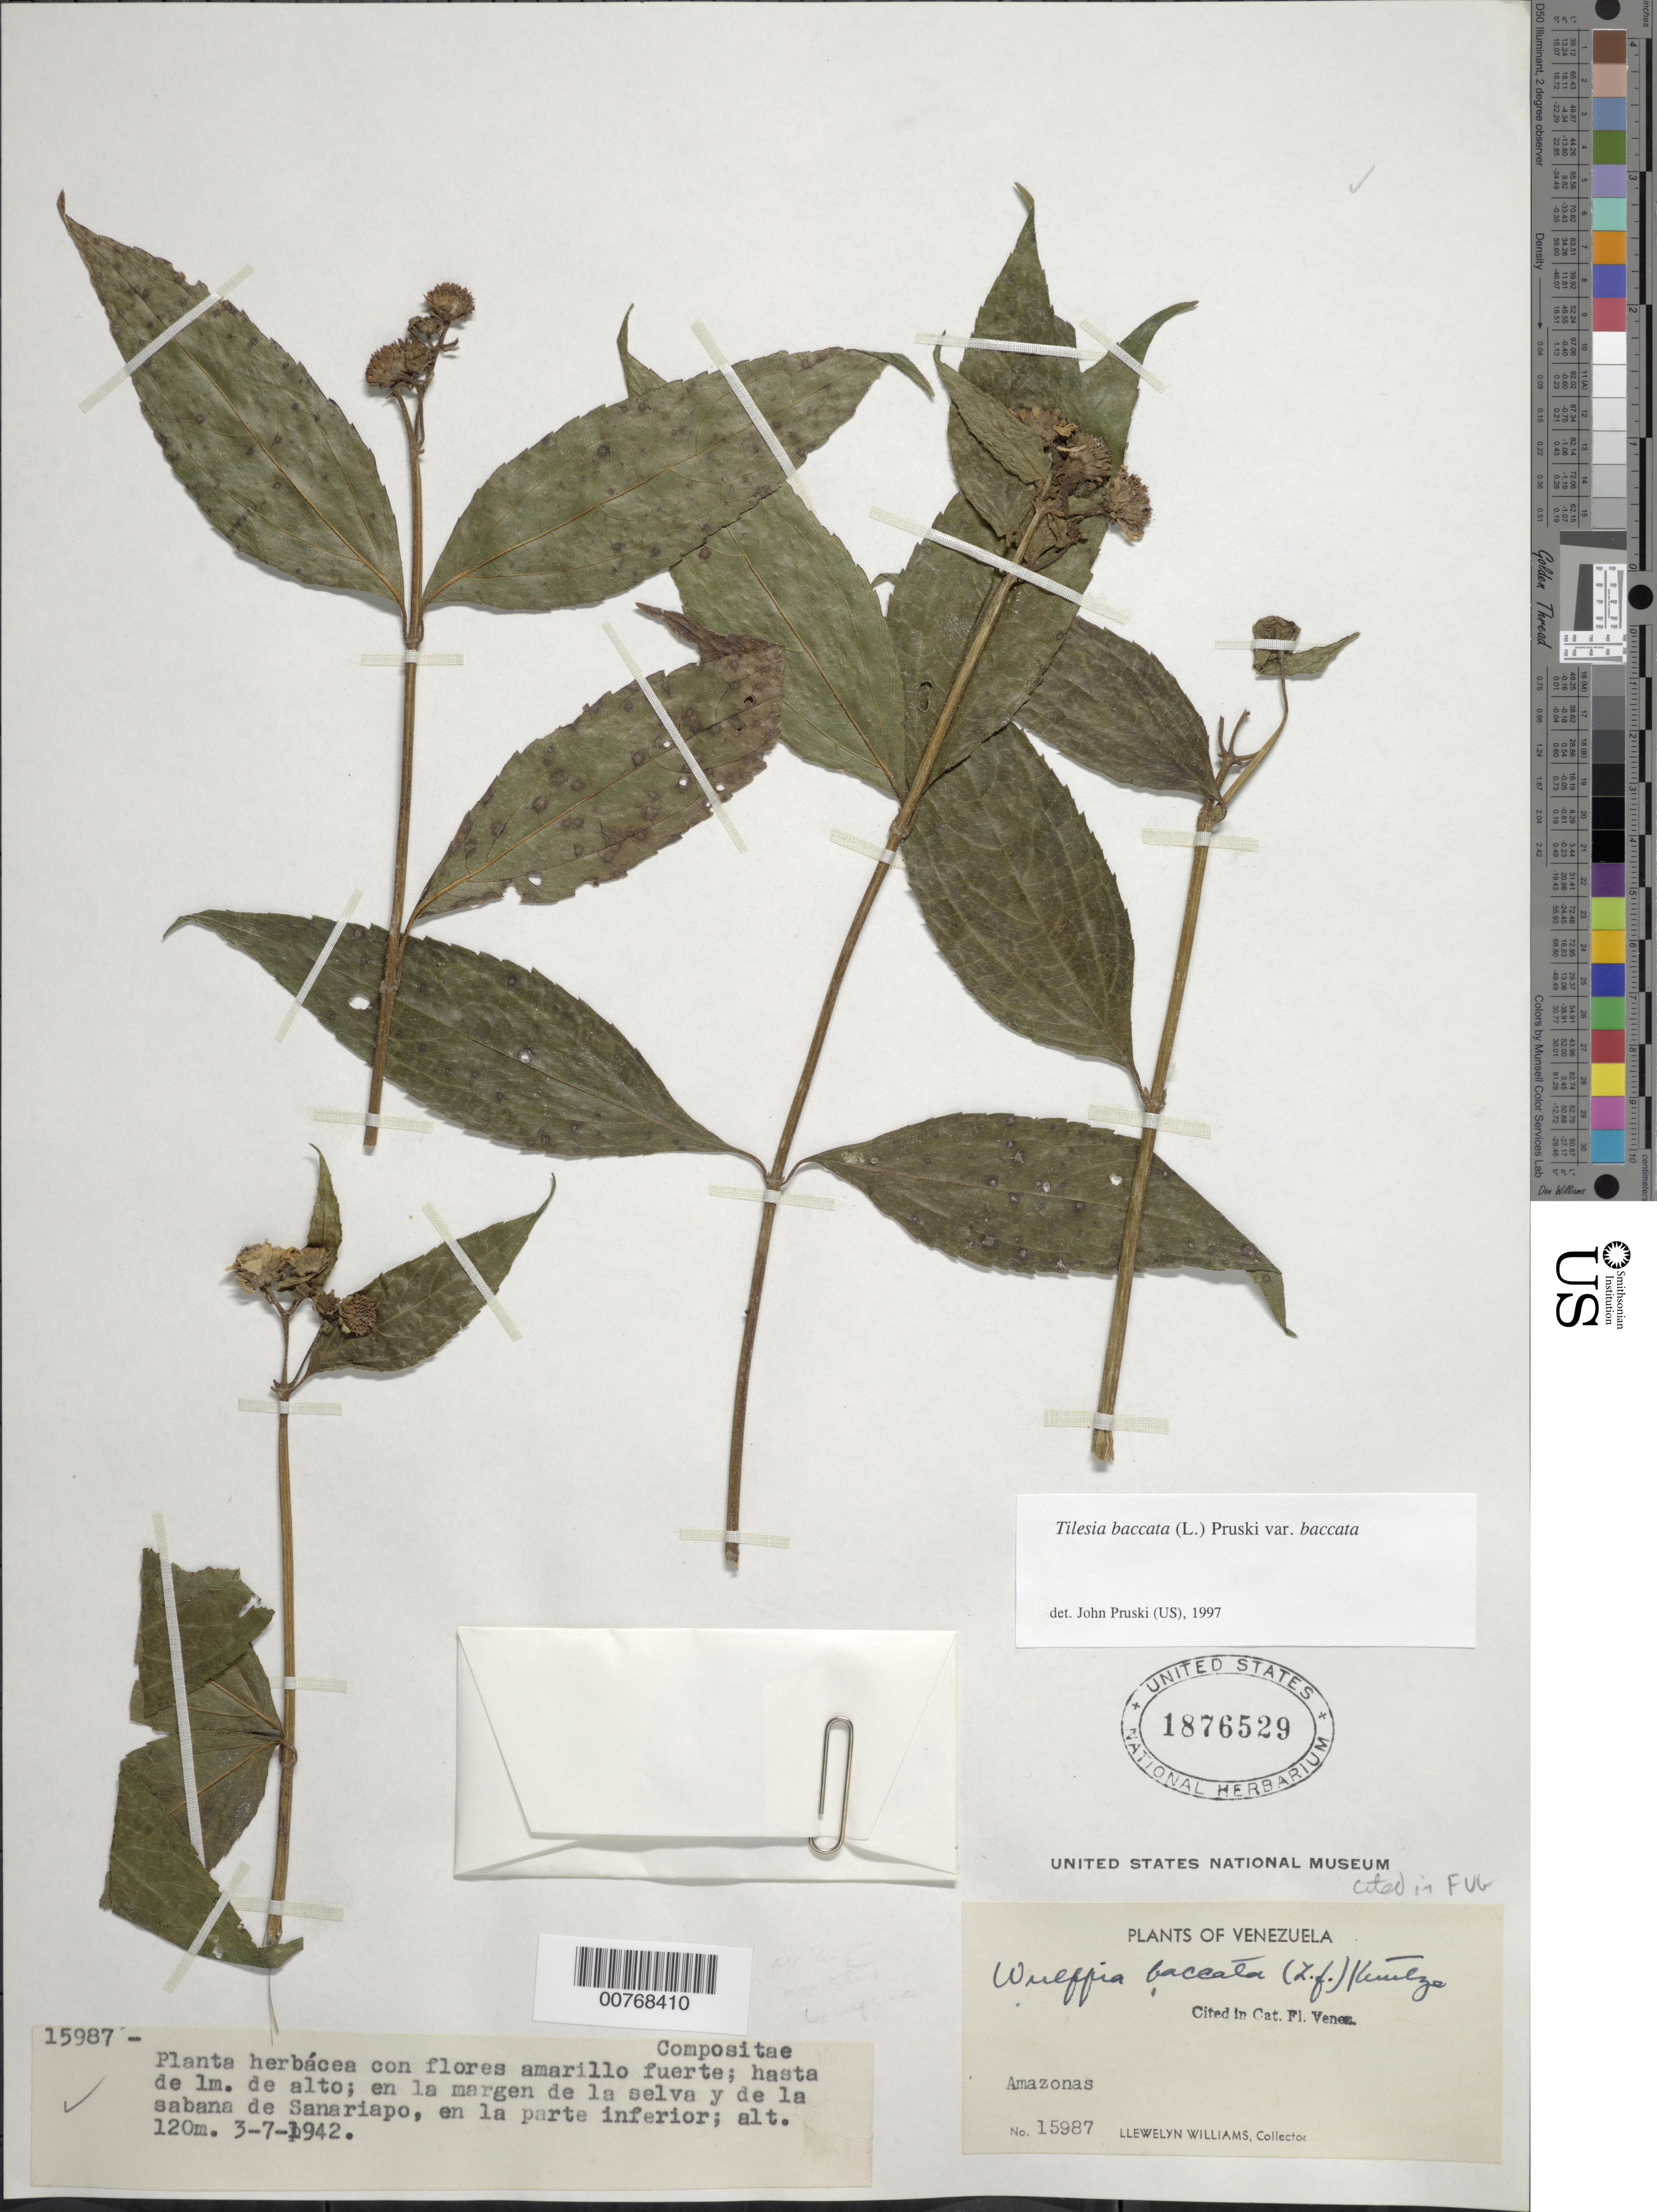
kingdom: Plantae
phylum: Tracheophyta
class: Magnoliopsida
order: Asterales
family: Asteraceae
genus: Wulffia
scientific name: Wulffia baccata var. baccata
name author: (L.) Kuntze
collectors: Ll. Williams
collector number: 15987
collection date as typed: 3-Jul-42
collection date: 1942-07-03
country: Venezuela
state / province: Amazonas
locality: Río Sanariapo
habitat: Margin of the forest and the savannah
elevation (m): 120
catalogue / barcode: US 1876529